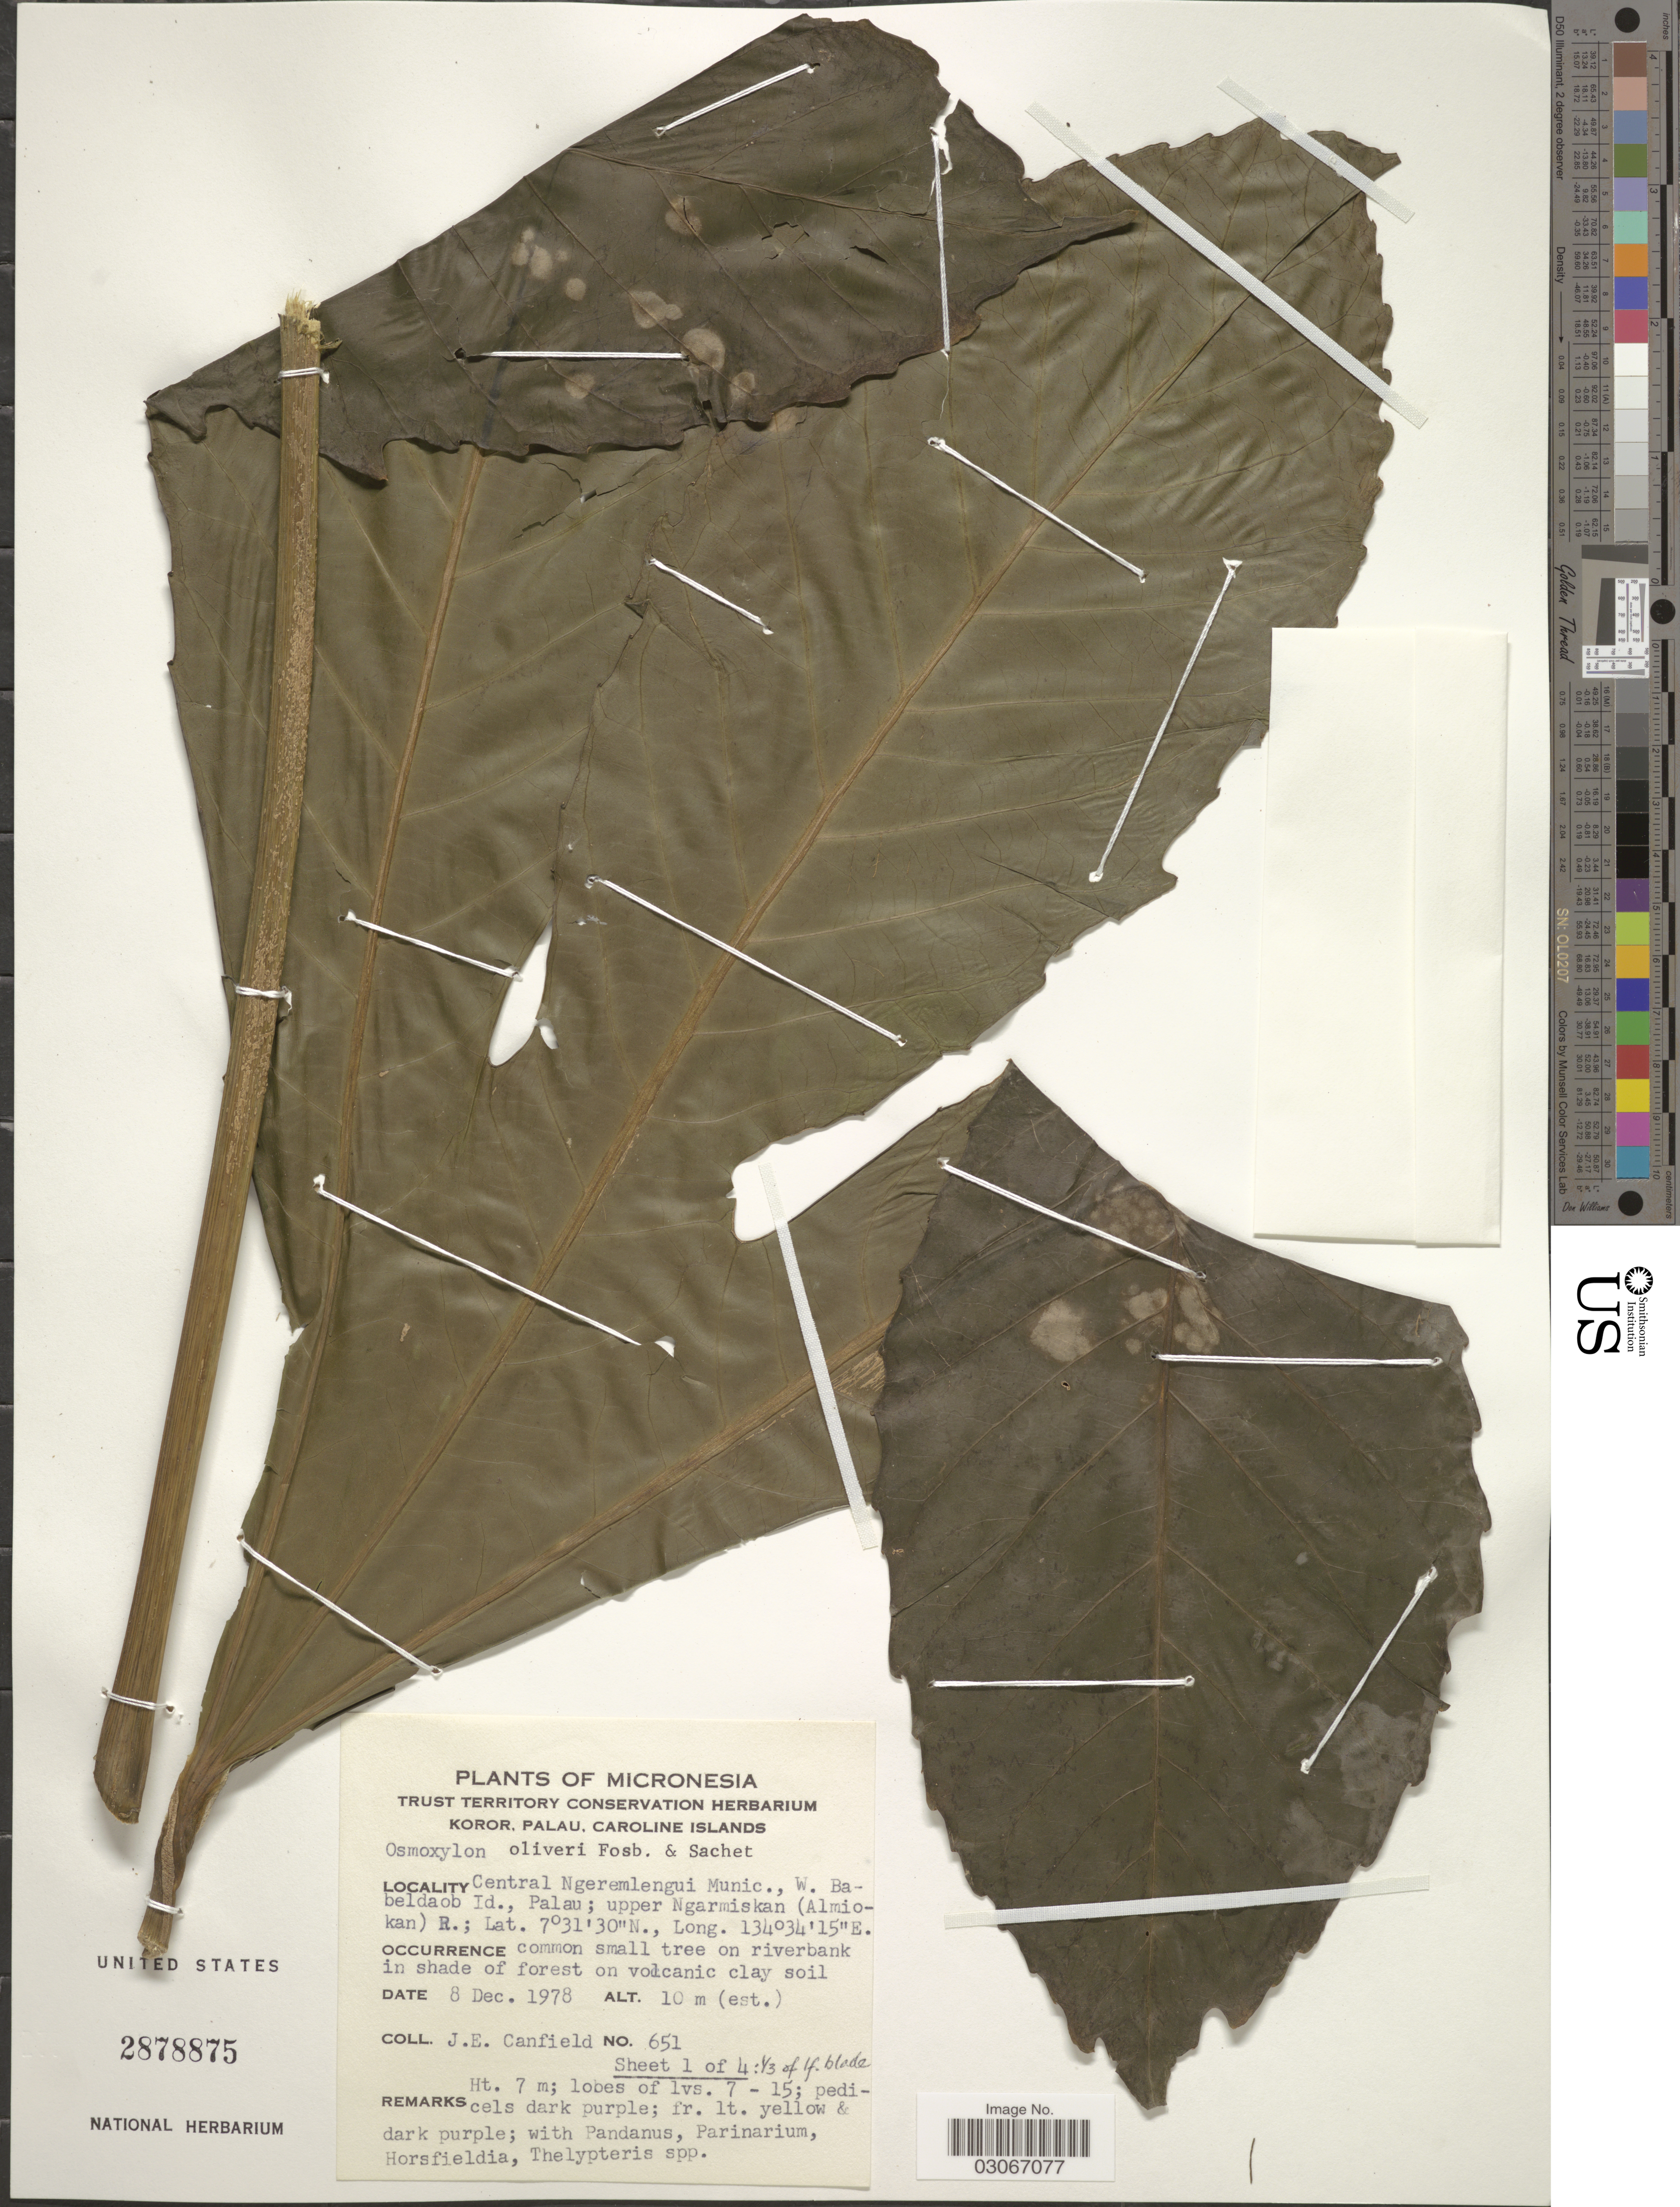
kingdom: Plantae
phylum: Tracheophyta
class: Magnoliopsida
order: Apiales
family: Araliaceae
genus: Osmoxylon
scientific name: Osmoxylon oliveri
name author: Fosberg & Sachet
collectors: J. E. Canfield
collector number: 651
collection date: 1978-12-08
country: Palau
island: Babeldaob [Babelthuap]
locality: Central Ngeremlengui Munic., W. Babeldaob Id., Palau; upper Ngarmiskan (Almiokan) R.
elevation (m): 10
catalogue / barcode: US 2878875